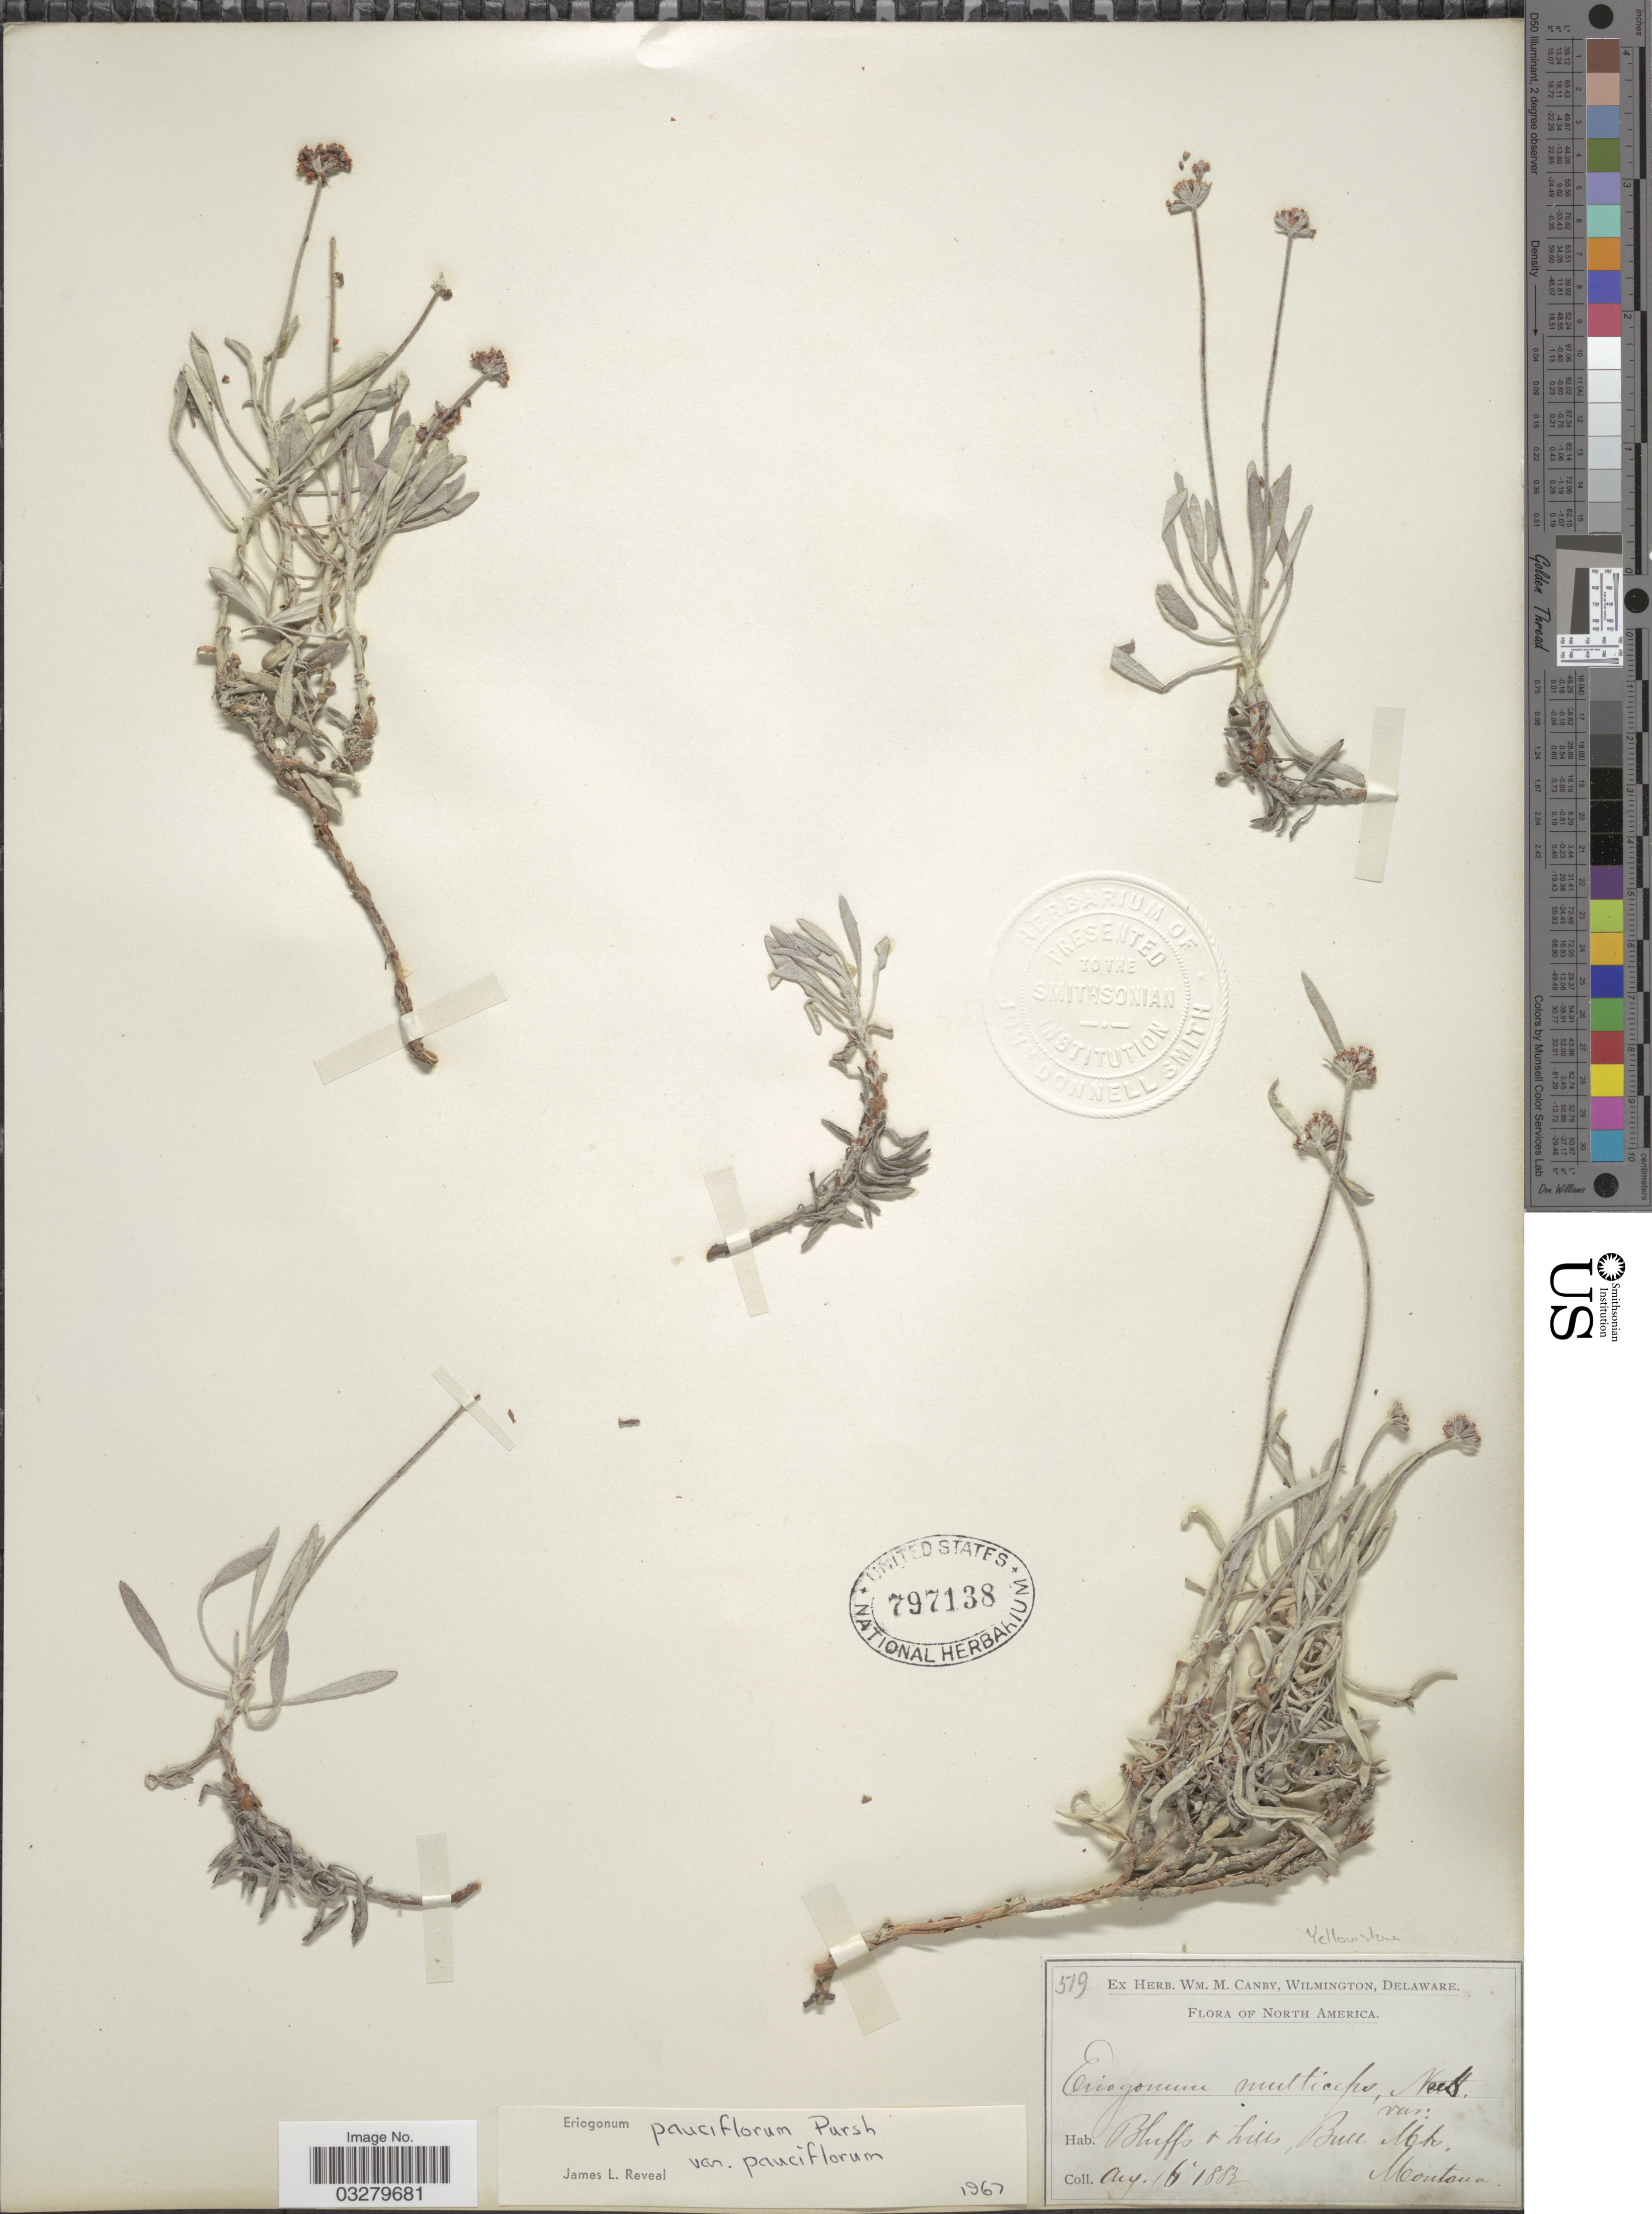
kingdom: Plantae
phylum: Tracheophyta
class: Magnoliopsida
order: Caryophyllales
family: Polygonaceae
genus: Eriogonum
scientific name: Eriogonum pauciflorum var. pauciflorum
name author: Pursh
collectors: ex herb. W.M. Canby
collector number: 519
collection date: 1883-08-16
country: United States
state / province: Montana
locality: Bluffs + hills, Bull Mts. Yellowstone.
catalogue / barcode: US 797138